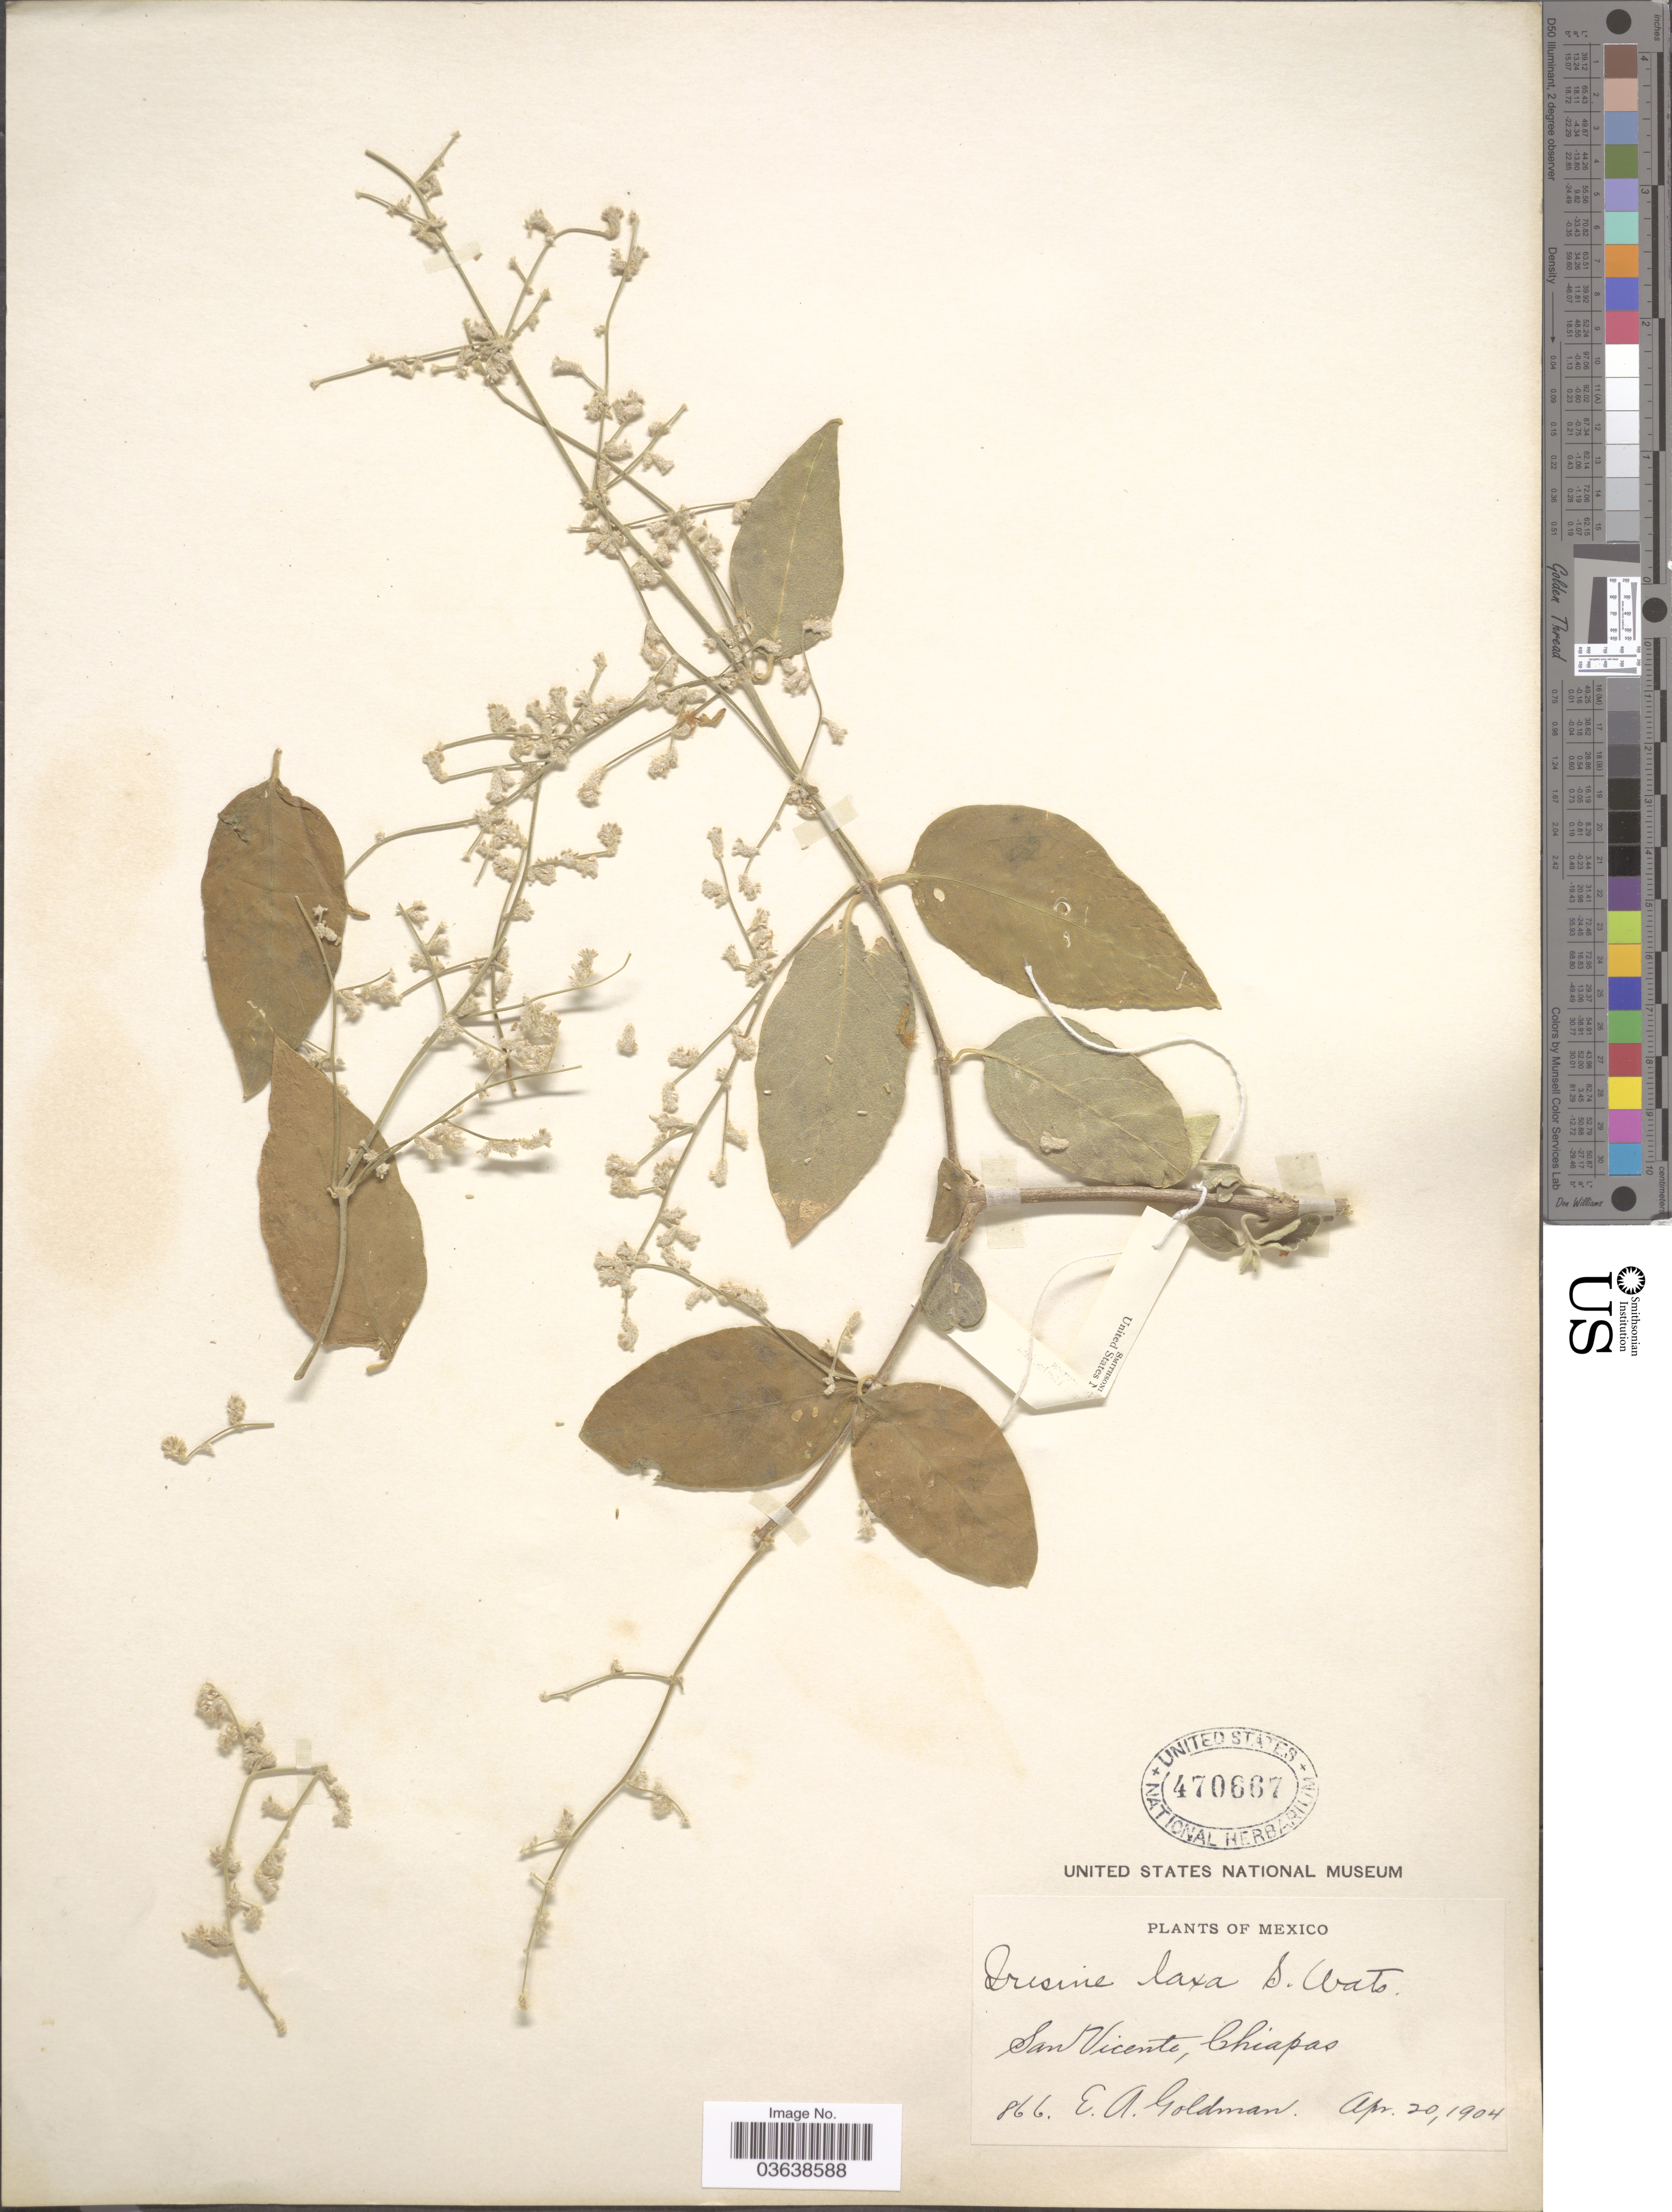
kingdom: Plantae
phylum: Tracheophyta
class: Magnoliopsida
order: Caryophyllales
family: Amaranthaceae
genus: Iresine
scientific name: Iresine calea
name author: (Ibáñez) Standl.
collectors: E. A. Goldman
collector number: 866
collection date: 1904-04-20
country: Mexico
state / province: Chiapas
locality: San Vicente.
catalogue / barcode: US 470667